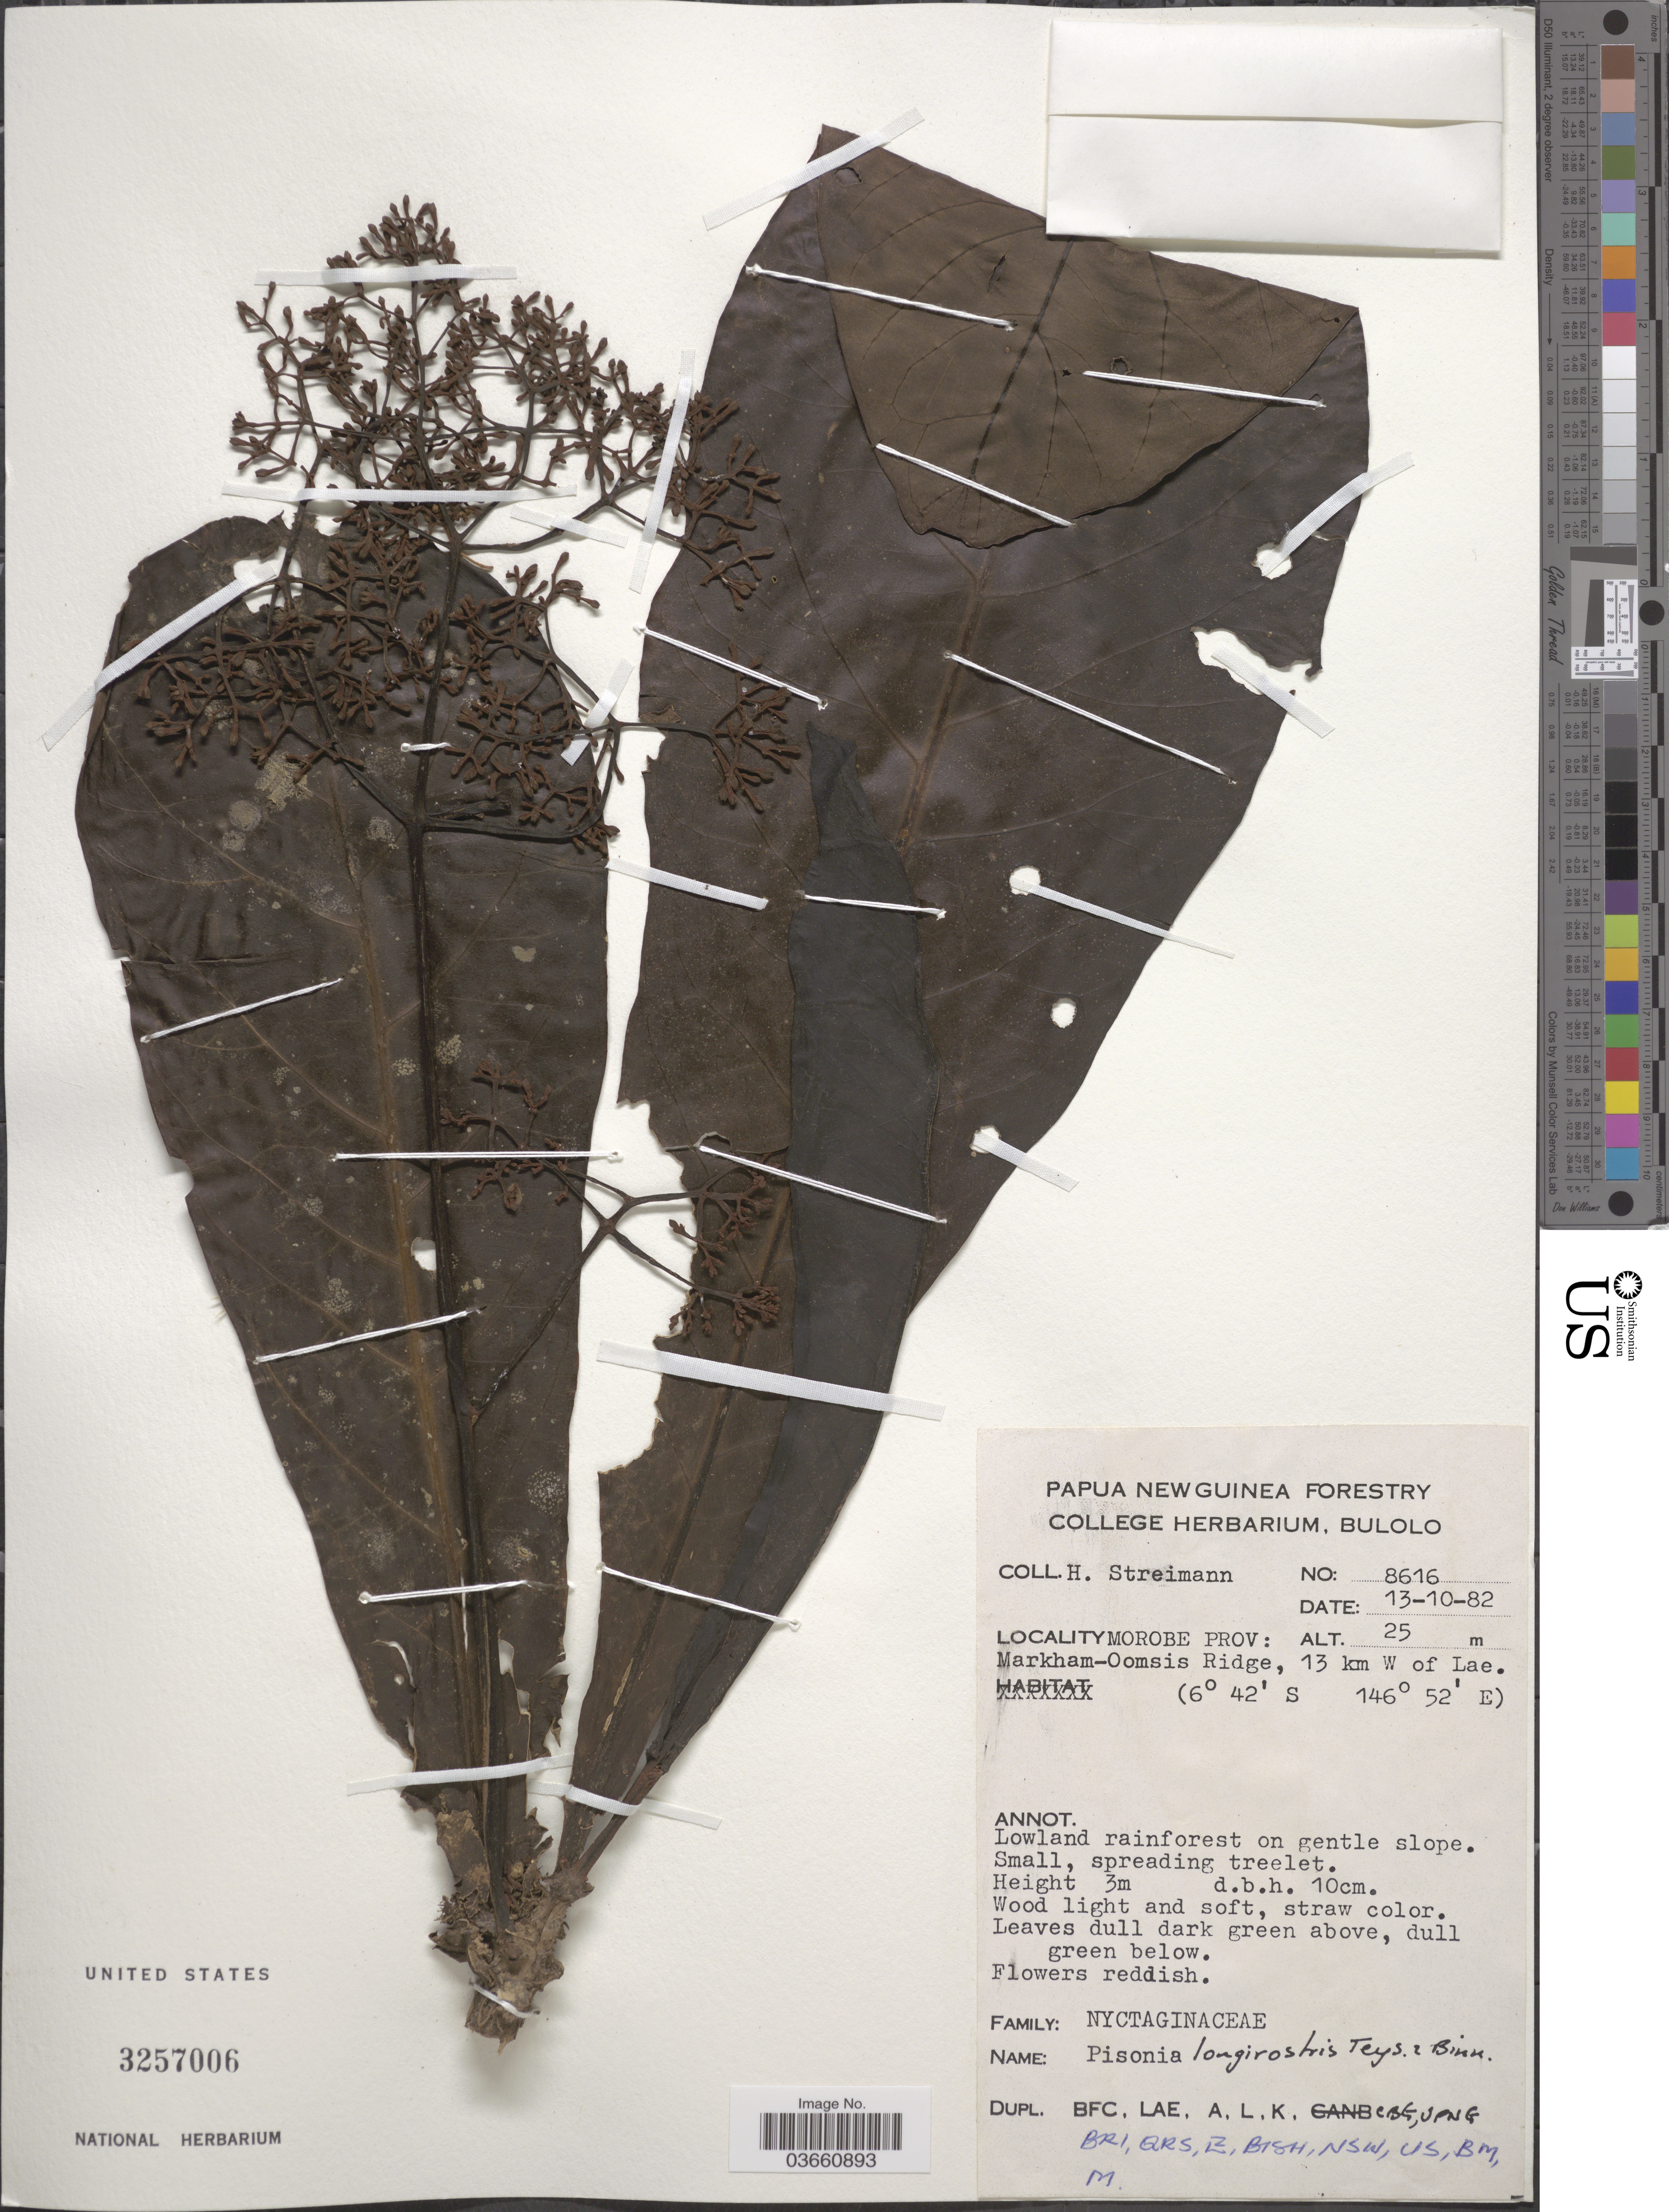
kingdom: Plantae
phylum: Tracheophyta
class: Magnoliopsida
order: Caryophyllales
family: Nyctaginaceae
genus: Ceodes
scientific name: Ceodes longirostris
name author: (Teijsm. & Binn.) Merr. & L.M. Perry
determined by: Wagner, W. L., (BOT), Smithsonian Institution - National Museum of Natural History (UNITED STATES)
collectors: H. Streimann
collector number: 8616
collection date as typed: Transcribed d/m/y: 13/10/82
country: Papua New Guinea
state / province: Morobe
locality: Markham-Oomsis Ridge, 13 km W of Lae.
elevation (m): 25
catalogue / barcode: US 3257006